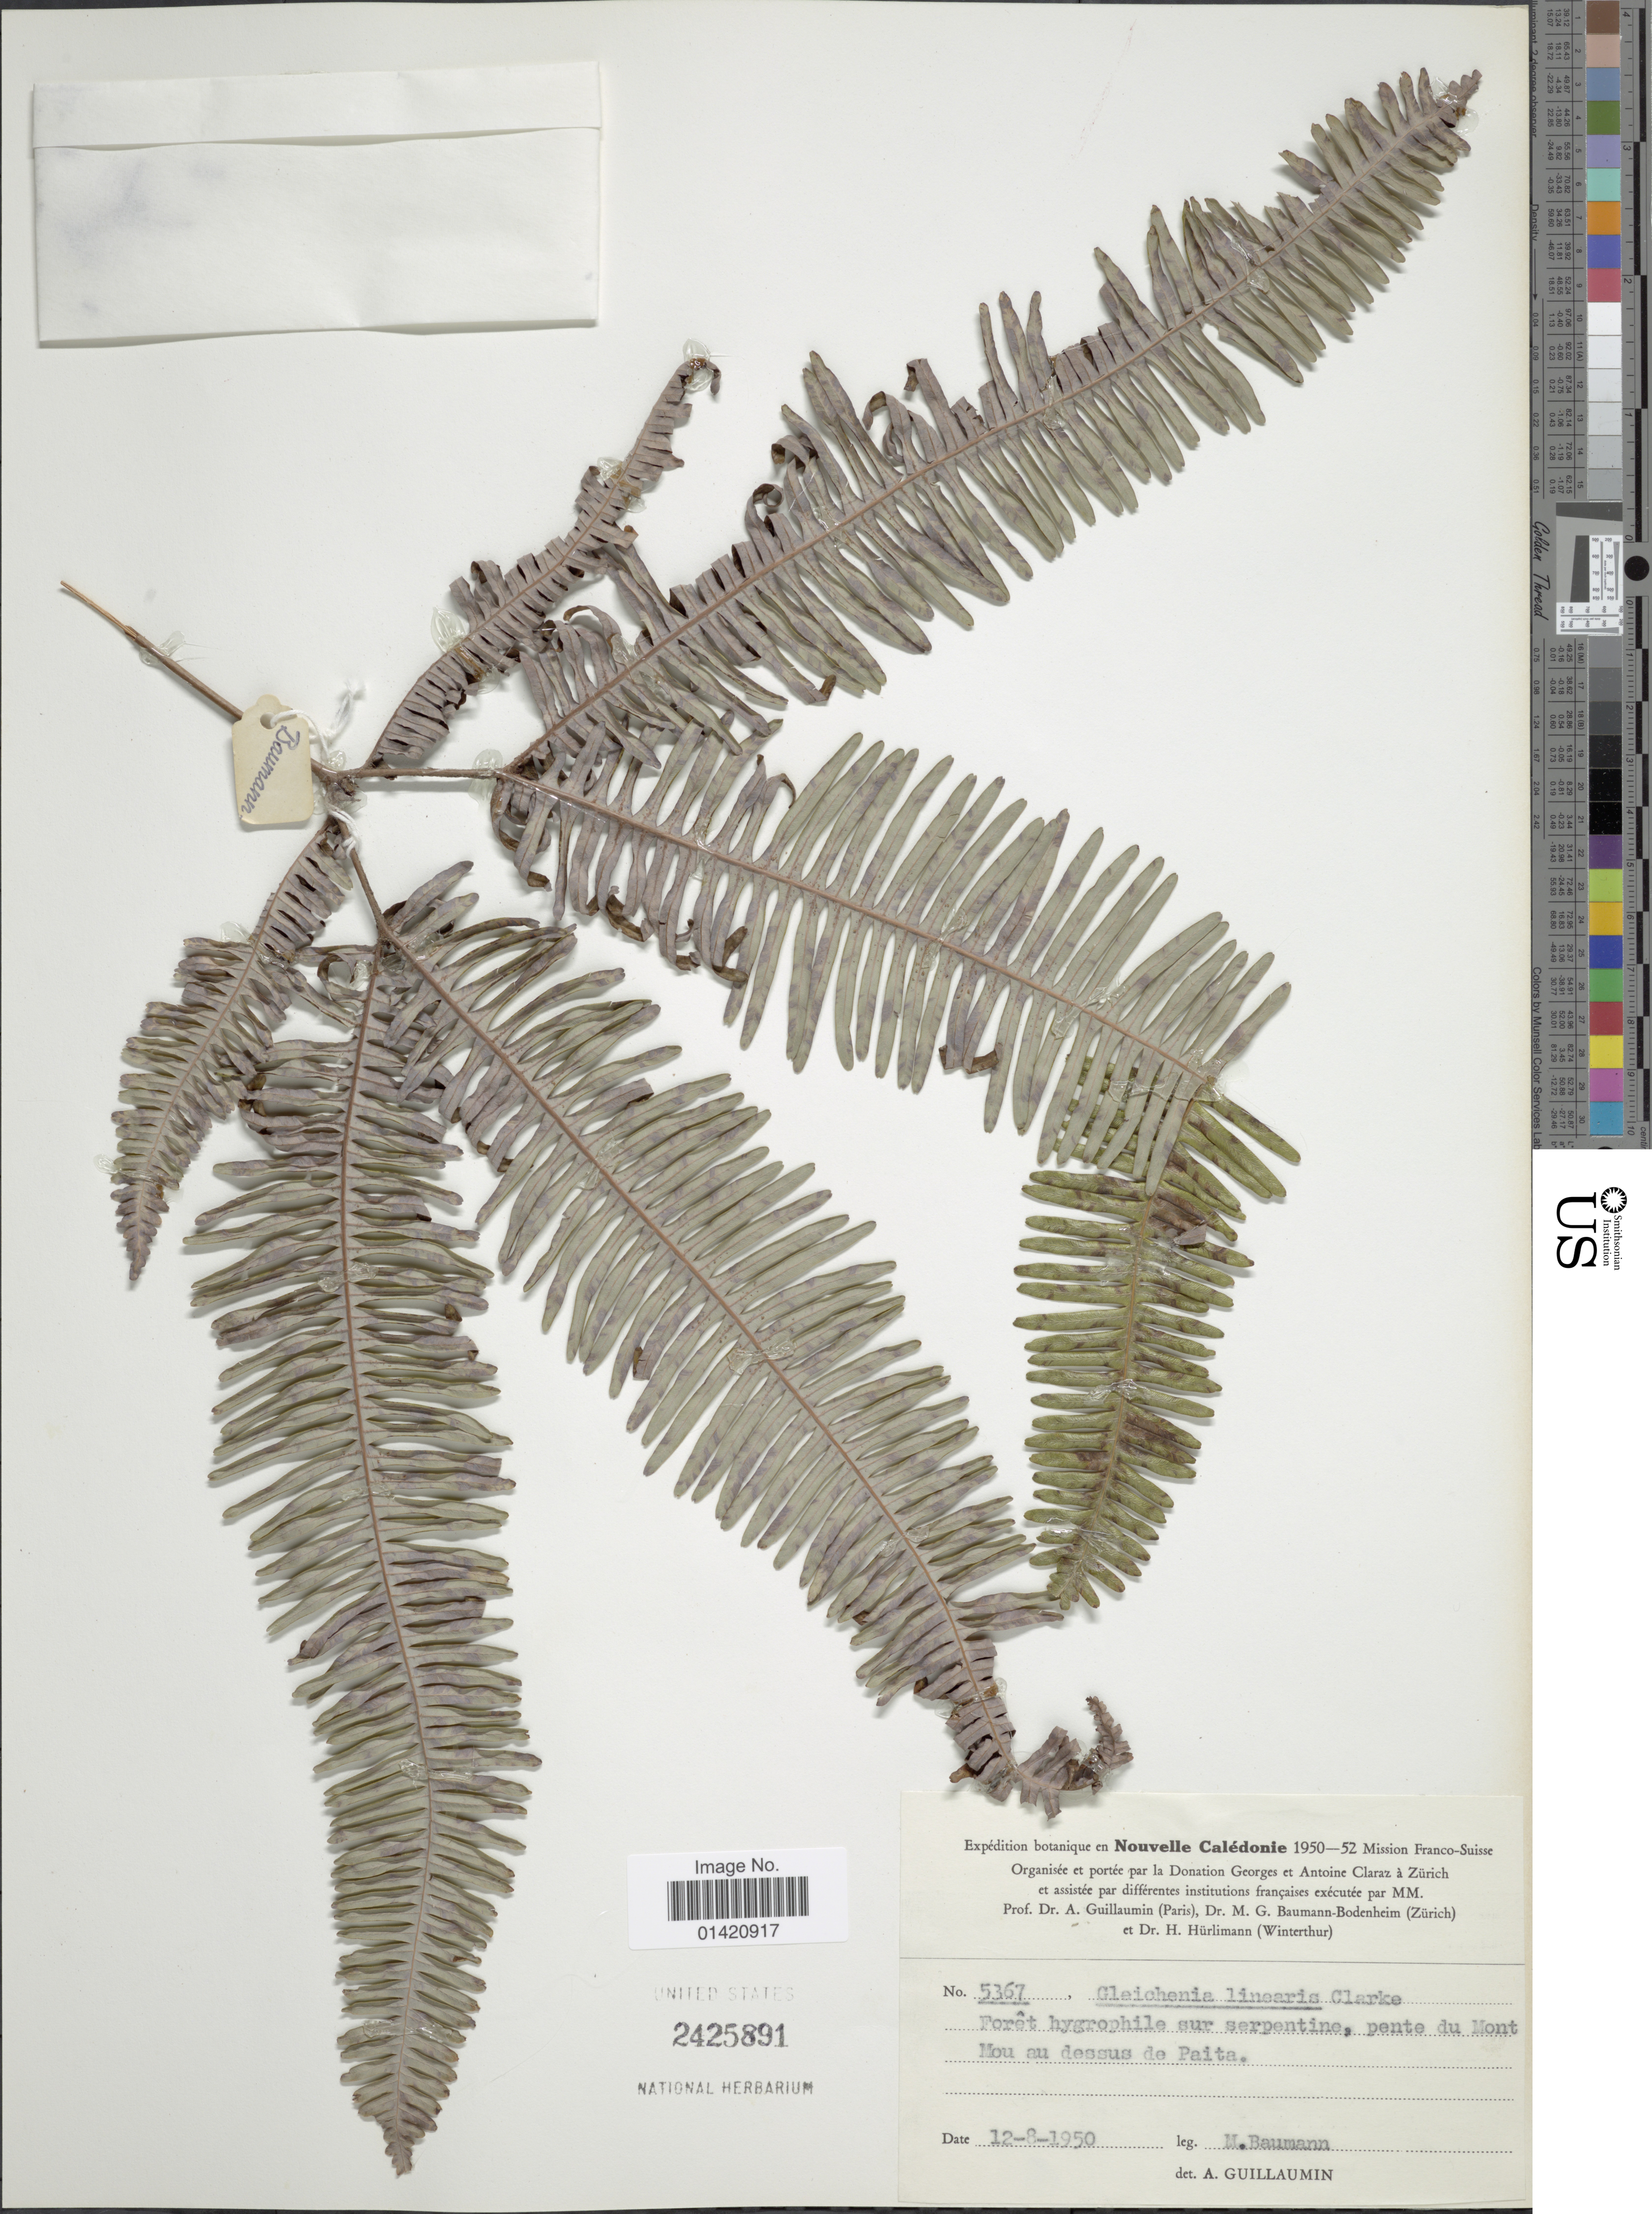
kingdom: Plantae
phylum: Tracheophyta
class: Polypodiopsida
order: Gleicheniales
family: Gleicheniaceae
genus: Dicranopteris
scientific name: Dicranopteris linearis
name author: (Burm. f.) Underw.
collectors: M. Baumann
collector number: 5367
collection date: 1950-08-12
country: New Caledonia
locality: Forêt hygrophile sur serpentine, pente du Mont Mou au dessus de Paita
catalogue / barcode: US 2425891